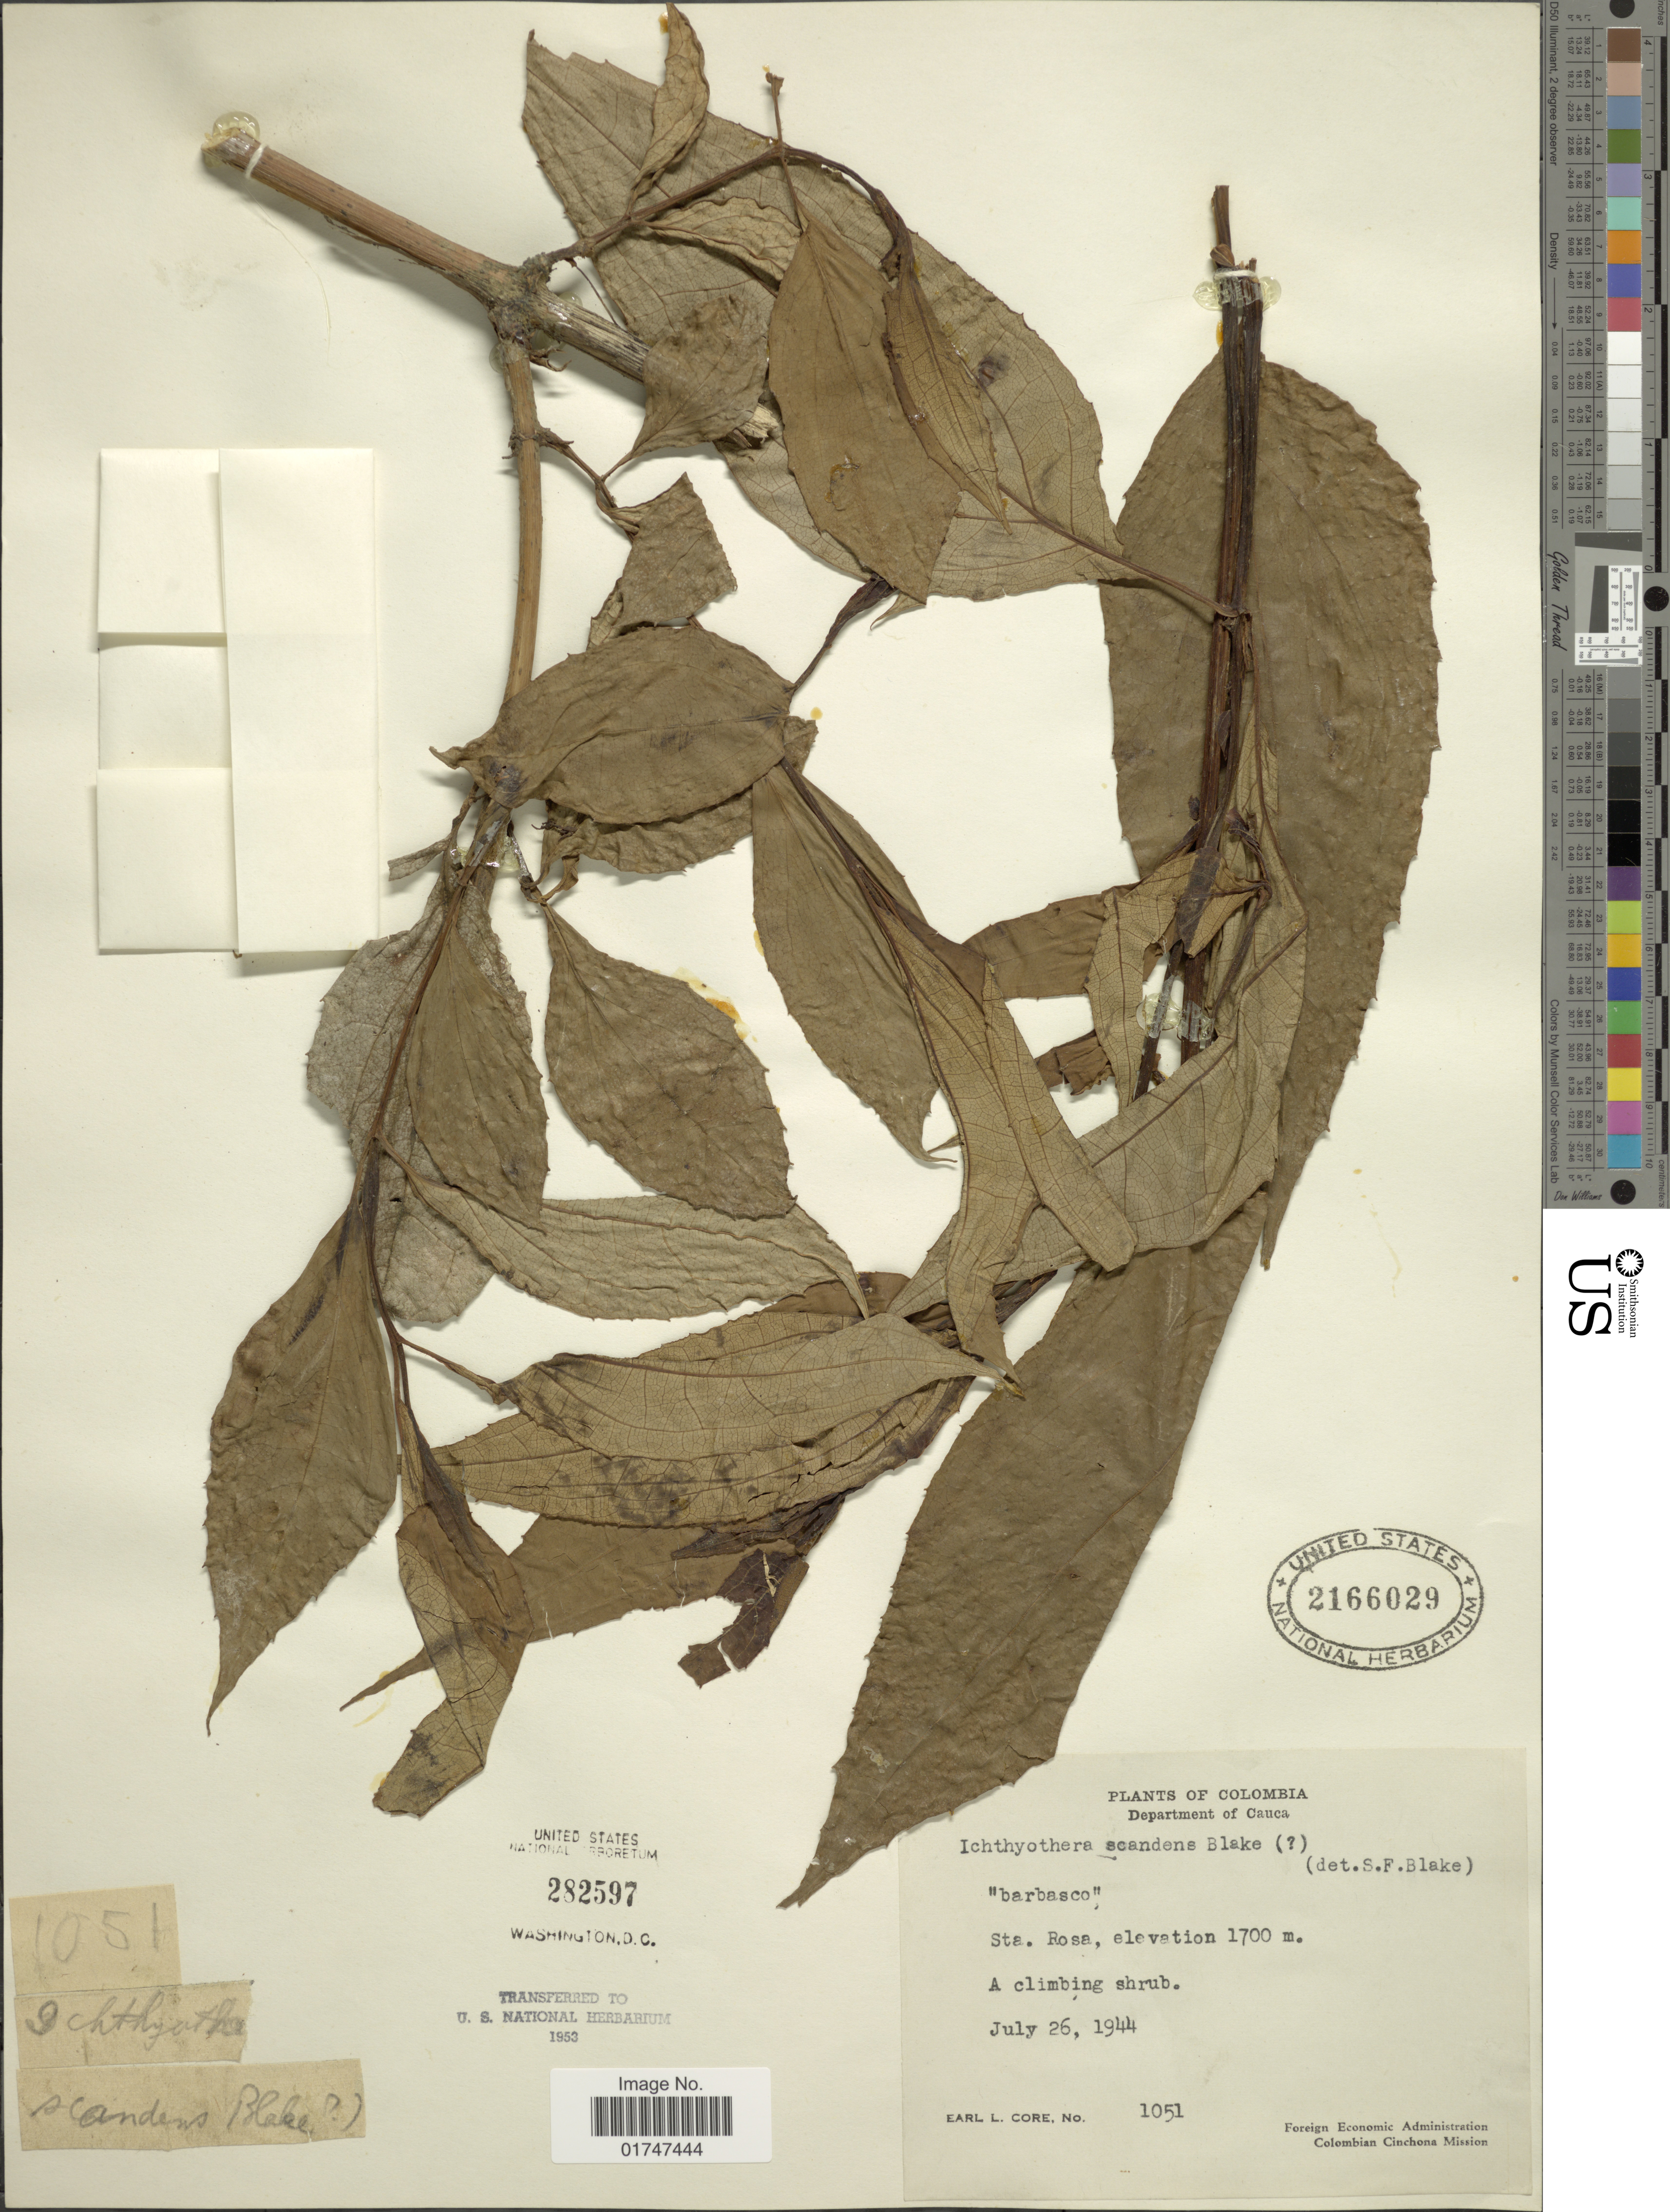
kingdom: Plantae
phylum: Tracheophyta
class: Magnoliopsida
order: Asterales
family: Asteraceae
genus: Ichthyothere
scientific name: Ichthyothere scandens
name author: S.F. Blake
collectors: E. L. Core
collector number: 1051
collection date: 1944-07-26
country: Colombia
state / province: Cauca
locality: Department of Cauca. Sta. Rosa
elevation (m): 1700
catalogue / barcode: US 2166029